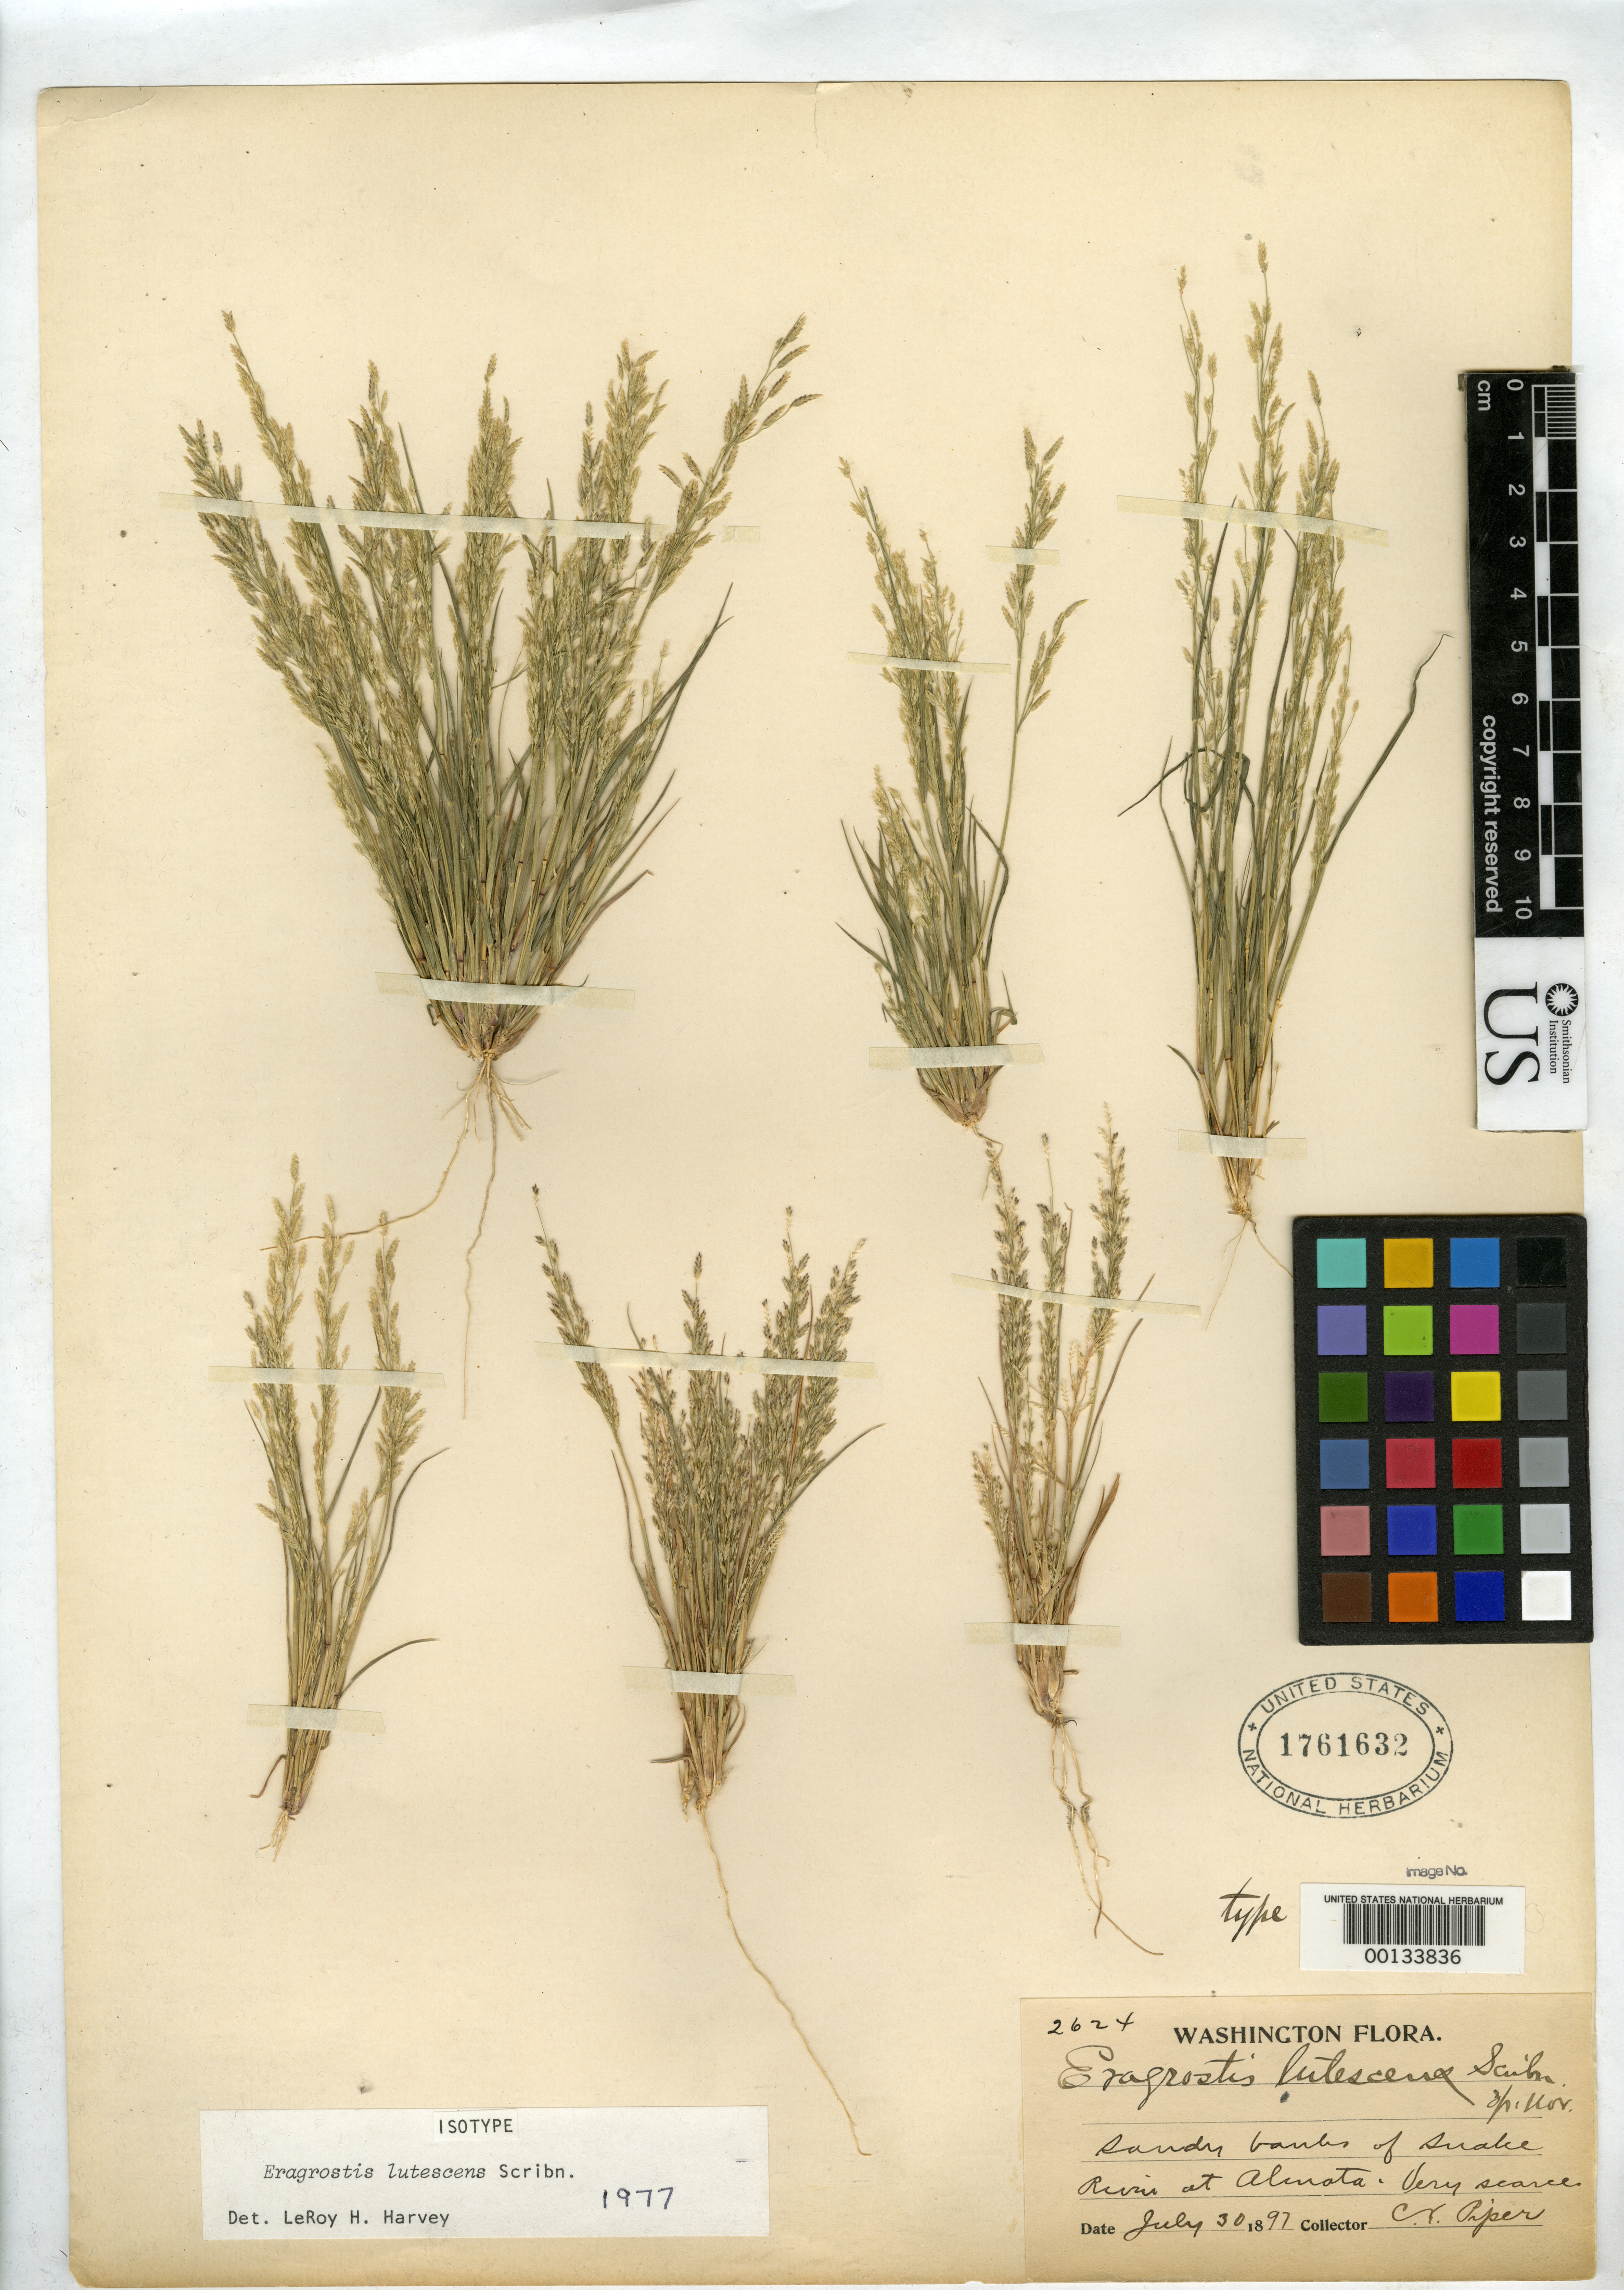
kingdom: Plantae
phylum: Tracheophyta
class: Liliopsida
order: Poales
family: Poaceae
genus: Eragrostis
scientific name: Eragrostis lutescens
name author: Scribn.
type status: Isotype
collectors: C. V. Piper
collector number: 2624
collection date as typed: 30 Jul 1897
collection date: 1897-07-30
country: United States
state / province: Washington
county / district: Whitman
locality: Banks of Snake River at Almota.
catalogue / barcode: US 1761632